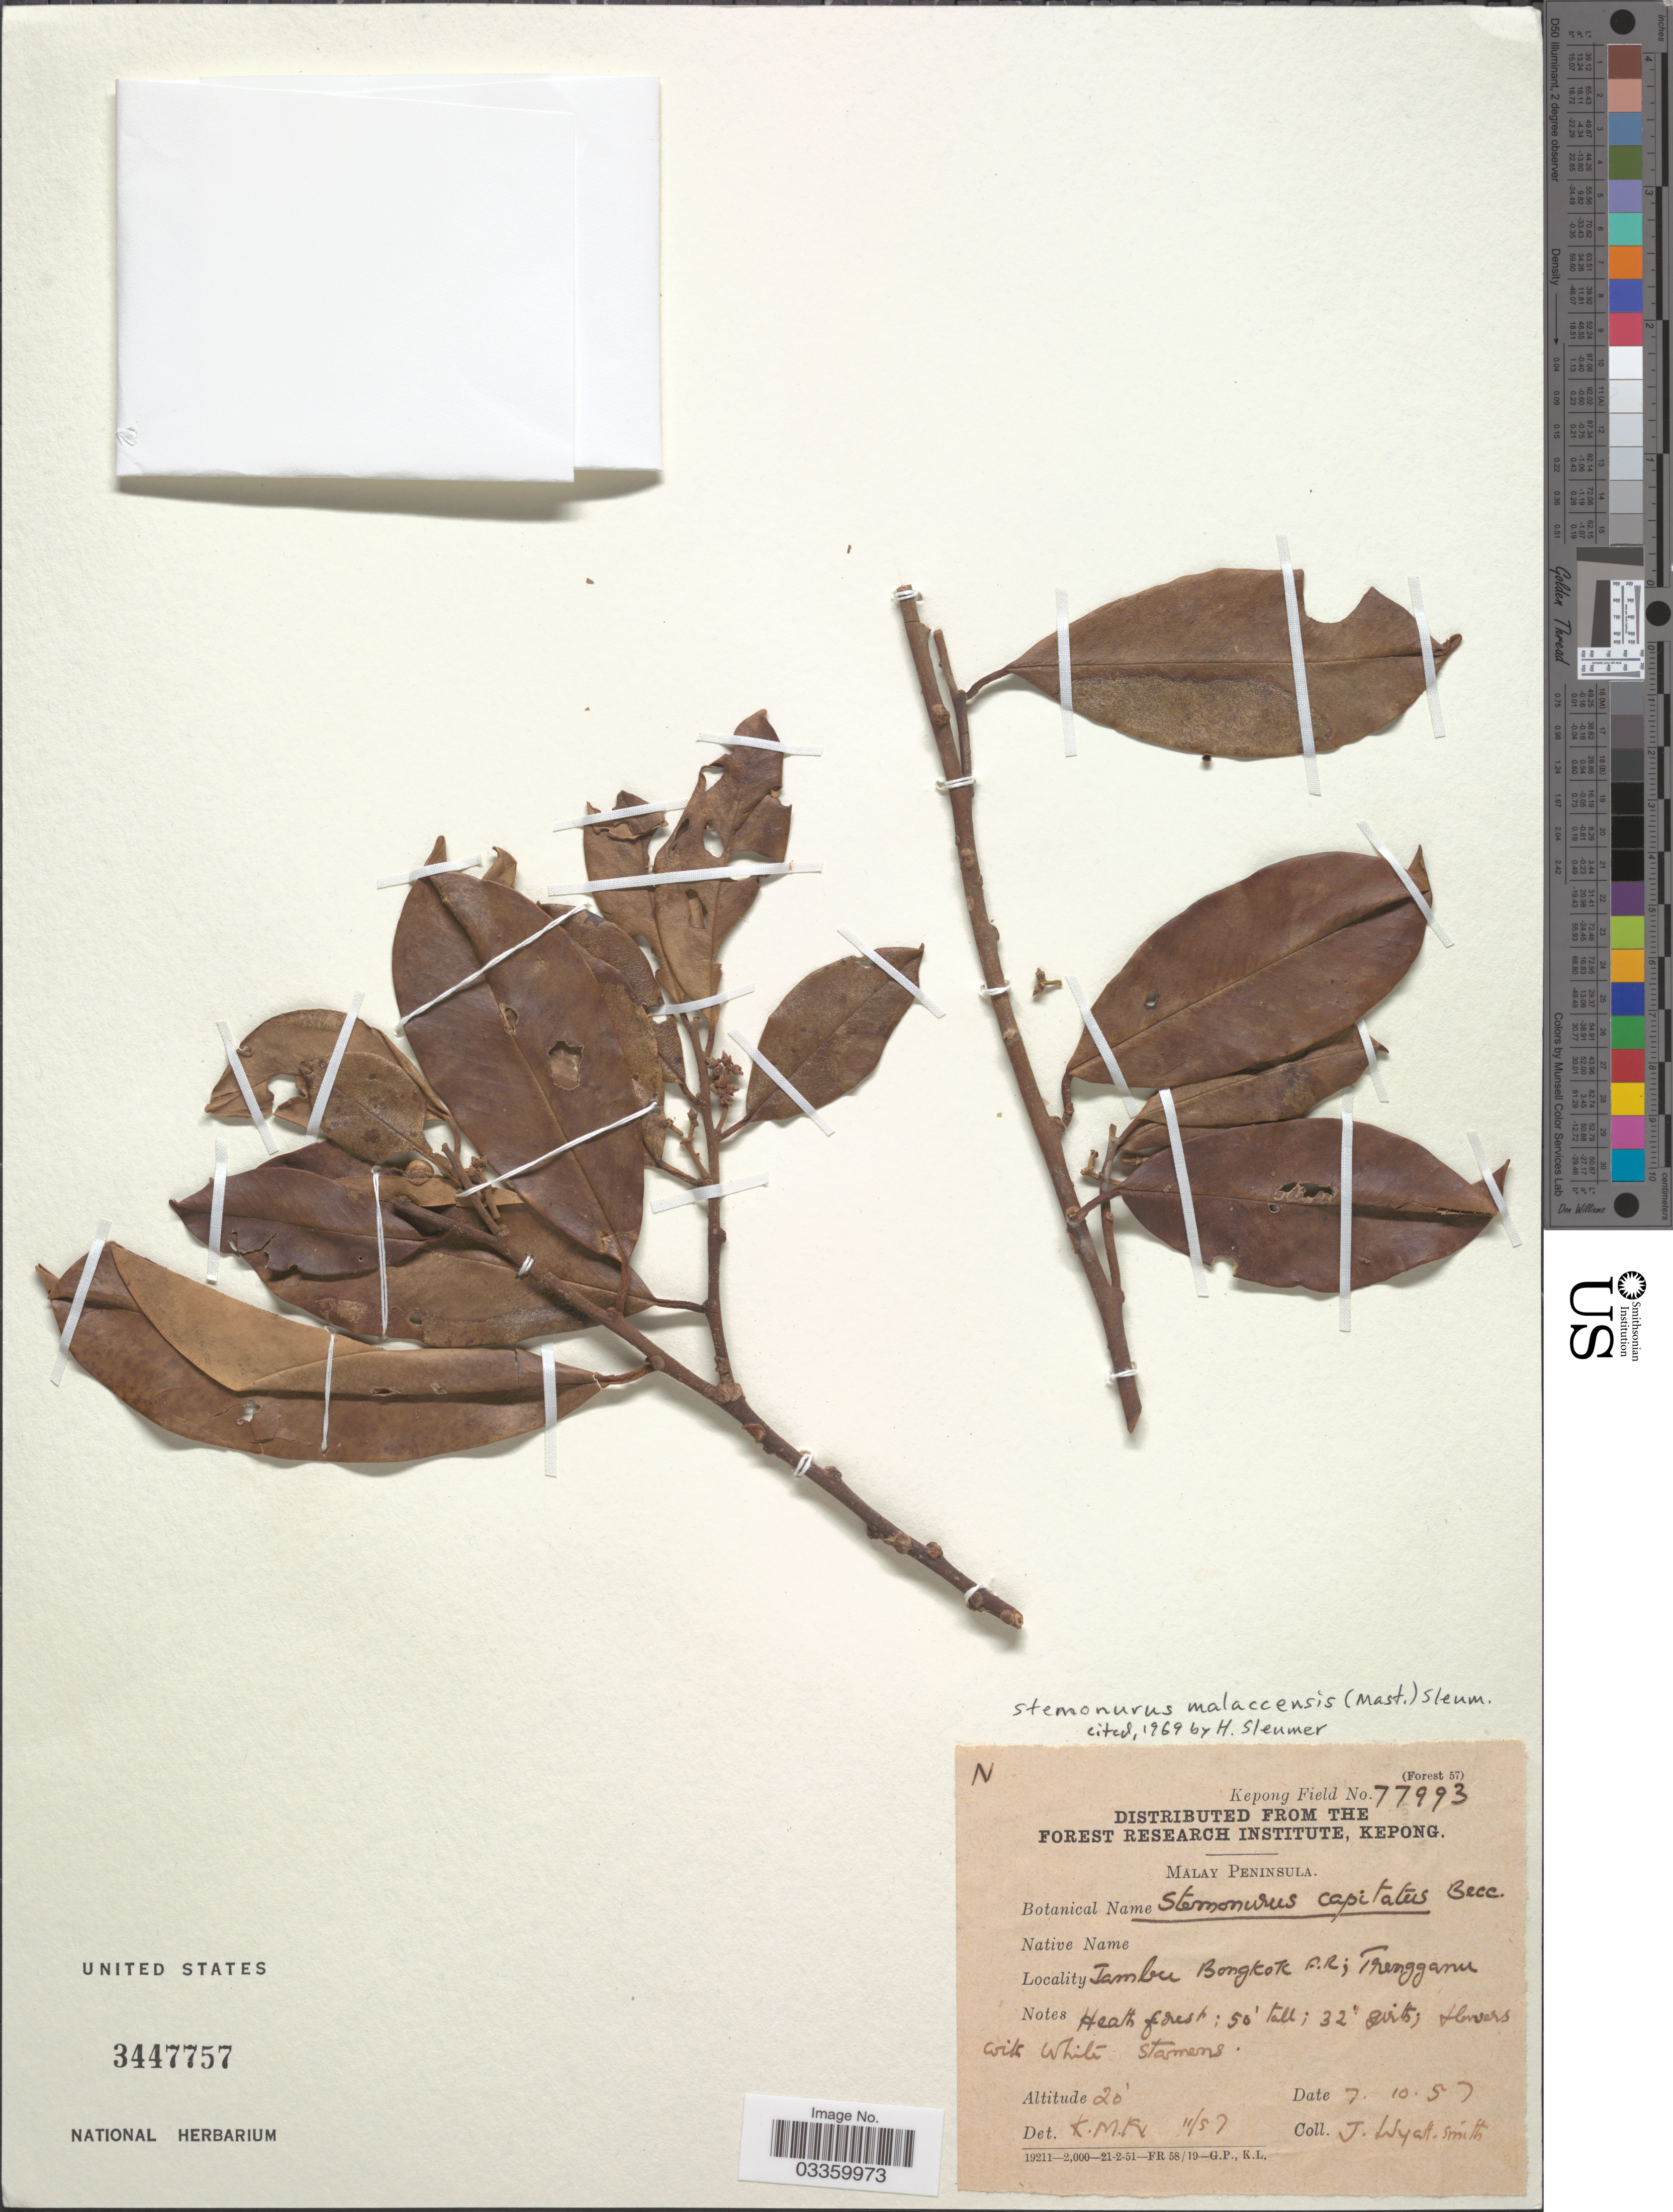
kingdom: Plantae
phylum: Tracheophyta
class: Magnoliopsida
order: Cardiopteridales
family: Stemonuraceae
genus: Stemonurus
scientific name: Stemonurus malaccensis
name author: (Mast.) Sleumer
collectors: J. Wyatt-Smith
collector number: Kepong Field 77993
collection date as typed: Transcribed d/m/y: 7/10/57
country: Malaysia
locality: Malay Peninsula. Tambu Bongkok F.R.; Trengganu.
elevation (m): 6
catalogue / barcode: US 3447757